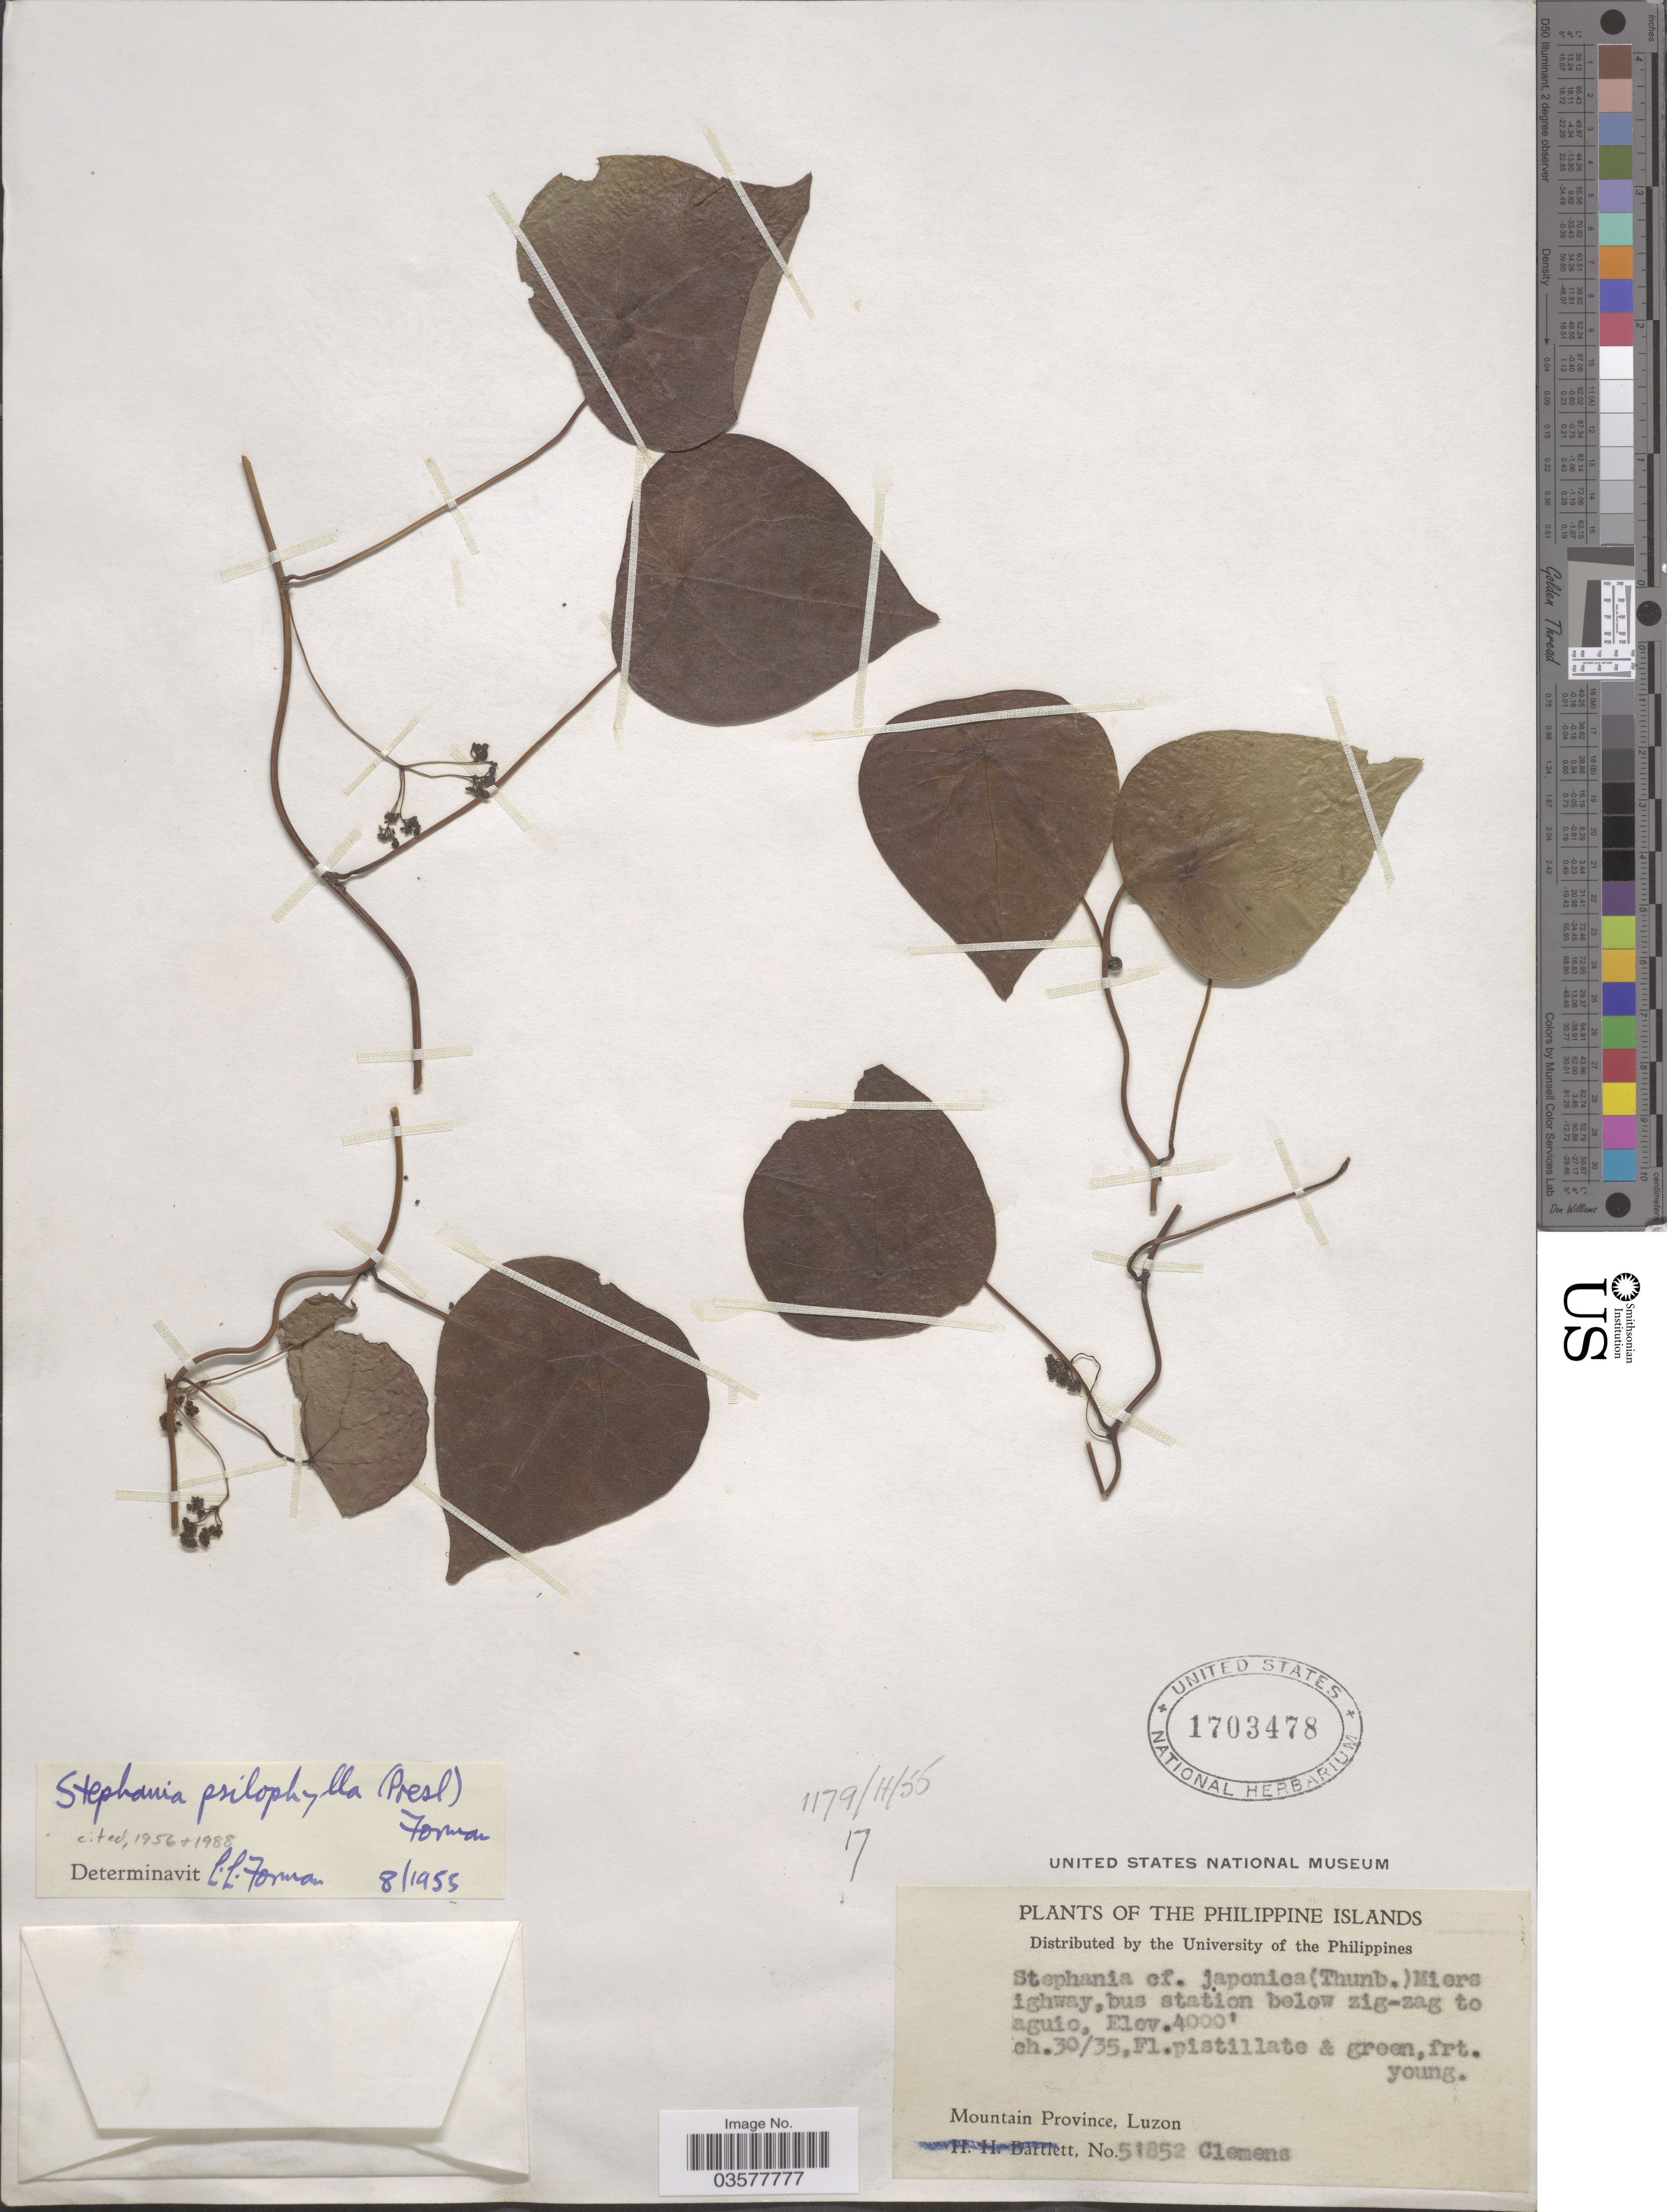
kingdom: Plantae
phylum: Tracheophyta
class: Magnoliopsida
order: Ranunculales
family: Menispermaceae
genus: Stephania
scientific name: Stephania psilophylla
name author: (C. Presl) Forman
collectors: -. Clemens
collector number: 51852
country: Philippines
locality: Mountain Province, Luzon.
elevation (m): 1219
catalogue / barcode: US 1703478